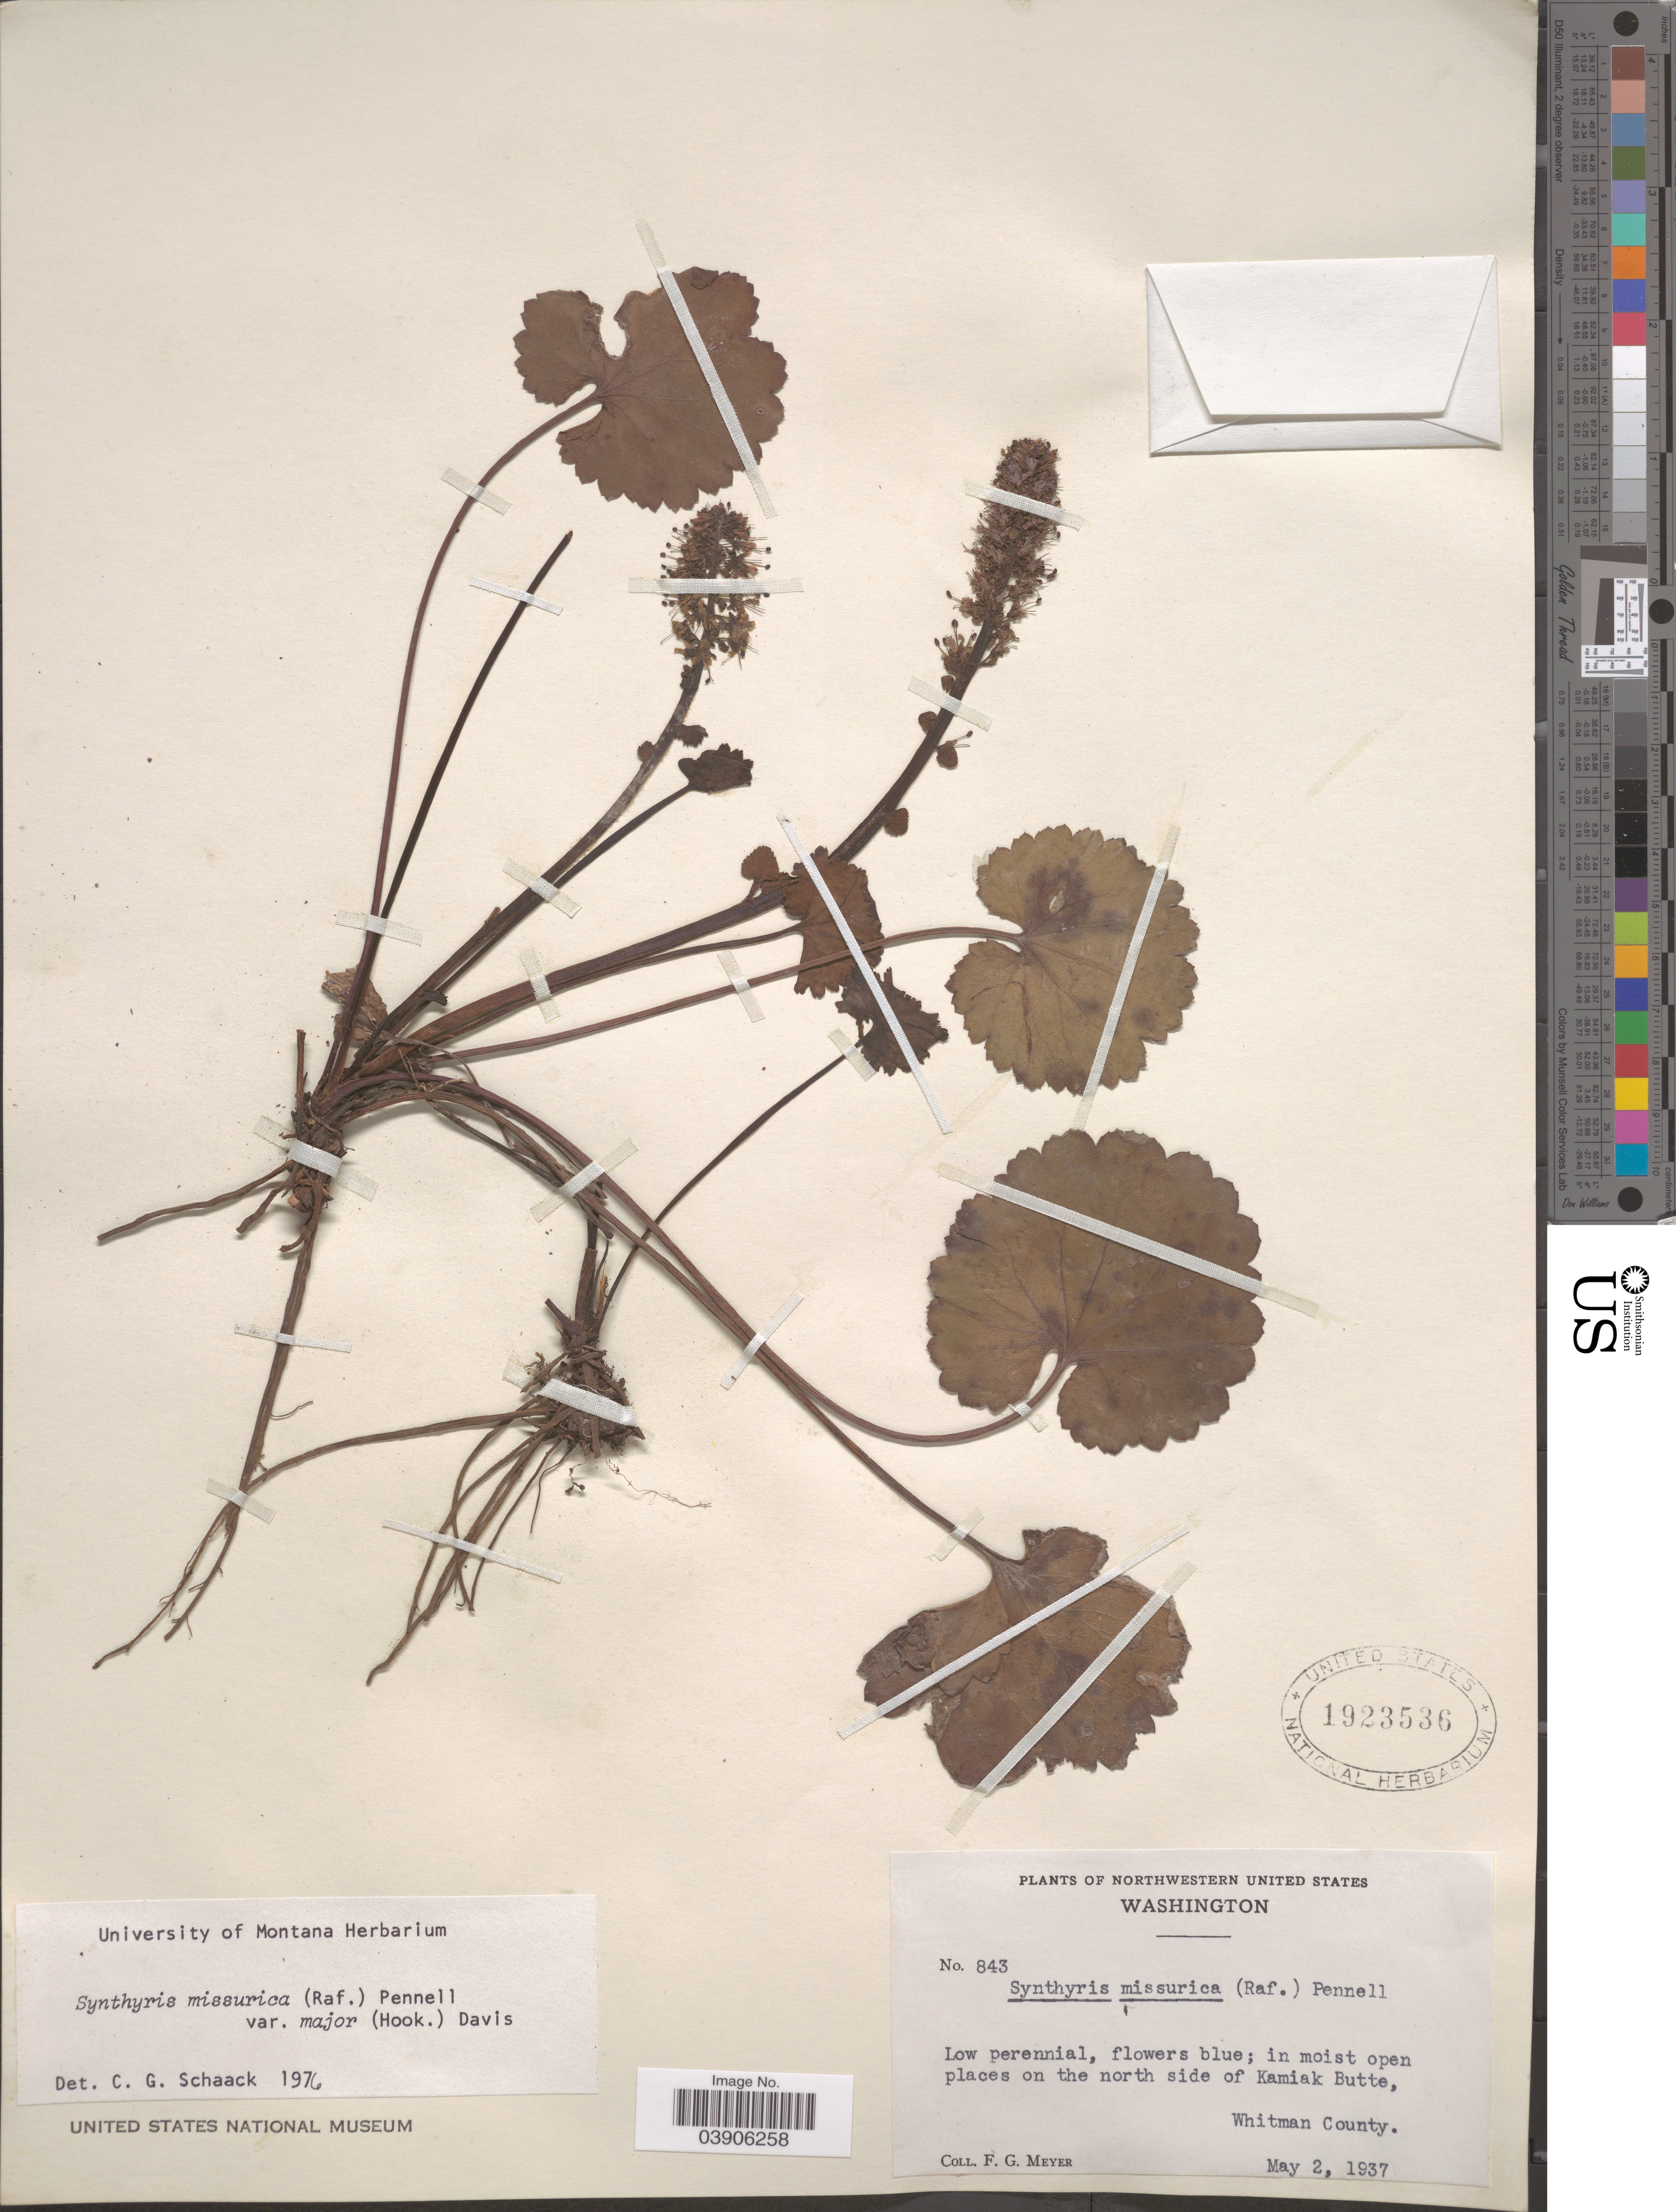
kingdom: Plantae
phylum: Tracheophyta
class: Magnoliopsida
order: Lamiales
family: Plantaginaceae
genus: Synthyris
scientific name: Synthyris missurica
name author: (Raf.) Pennell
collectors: F. G. Meyer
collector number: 843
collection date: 1937-05-02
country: United States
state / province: Washington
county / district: Whitman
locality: Northwestern United States. In moist open places on the north side of Kamiak Butte, Whitman County.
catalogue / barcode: US 1923536